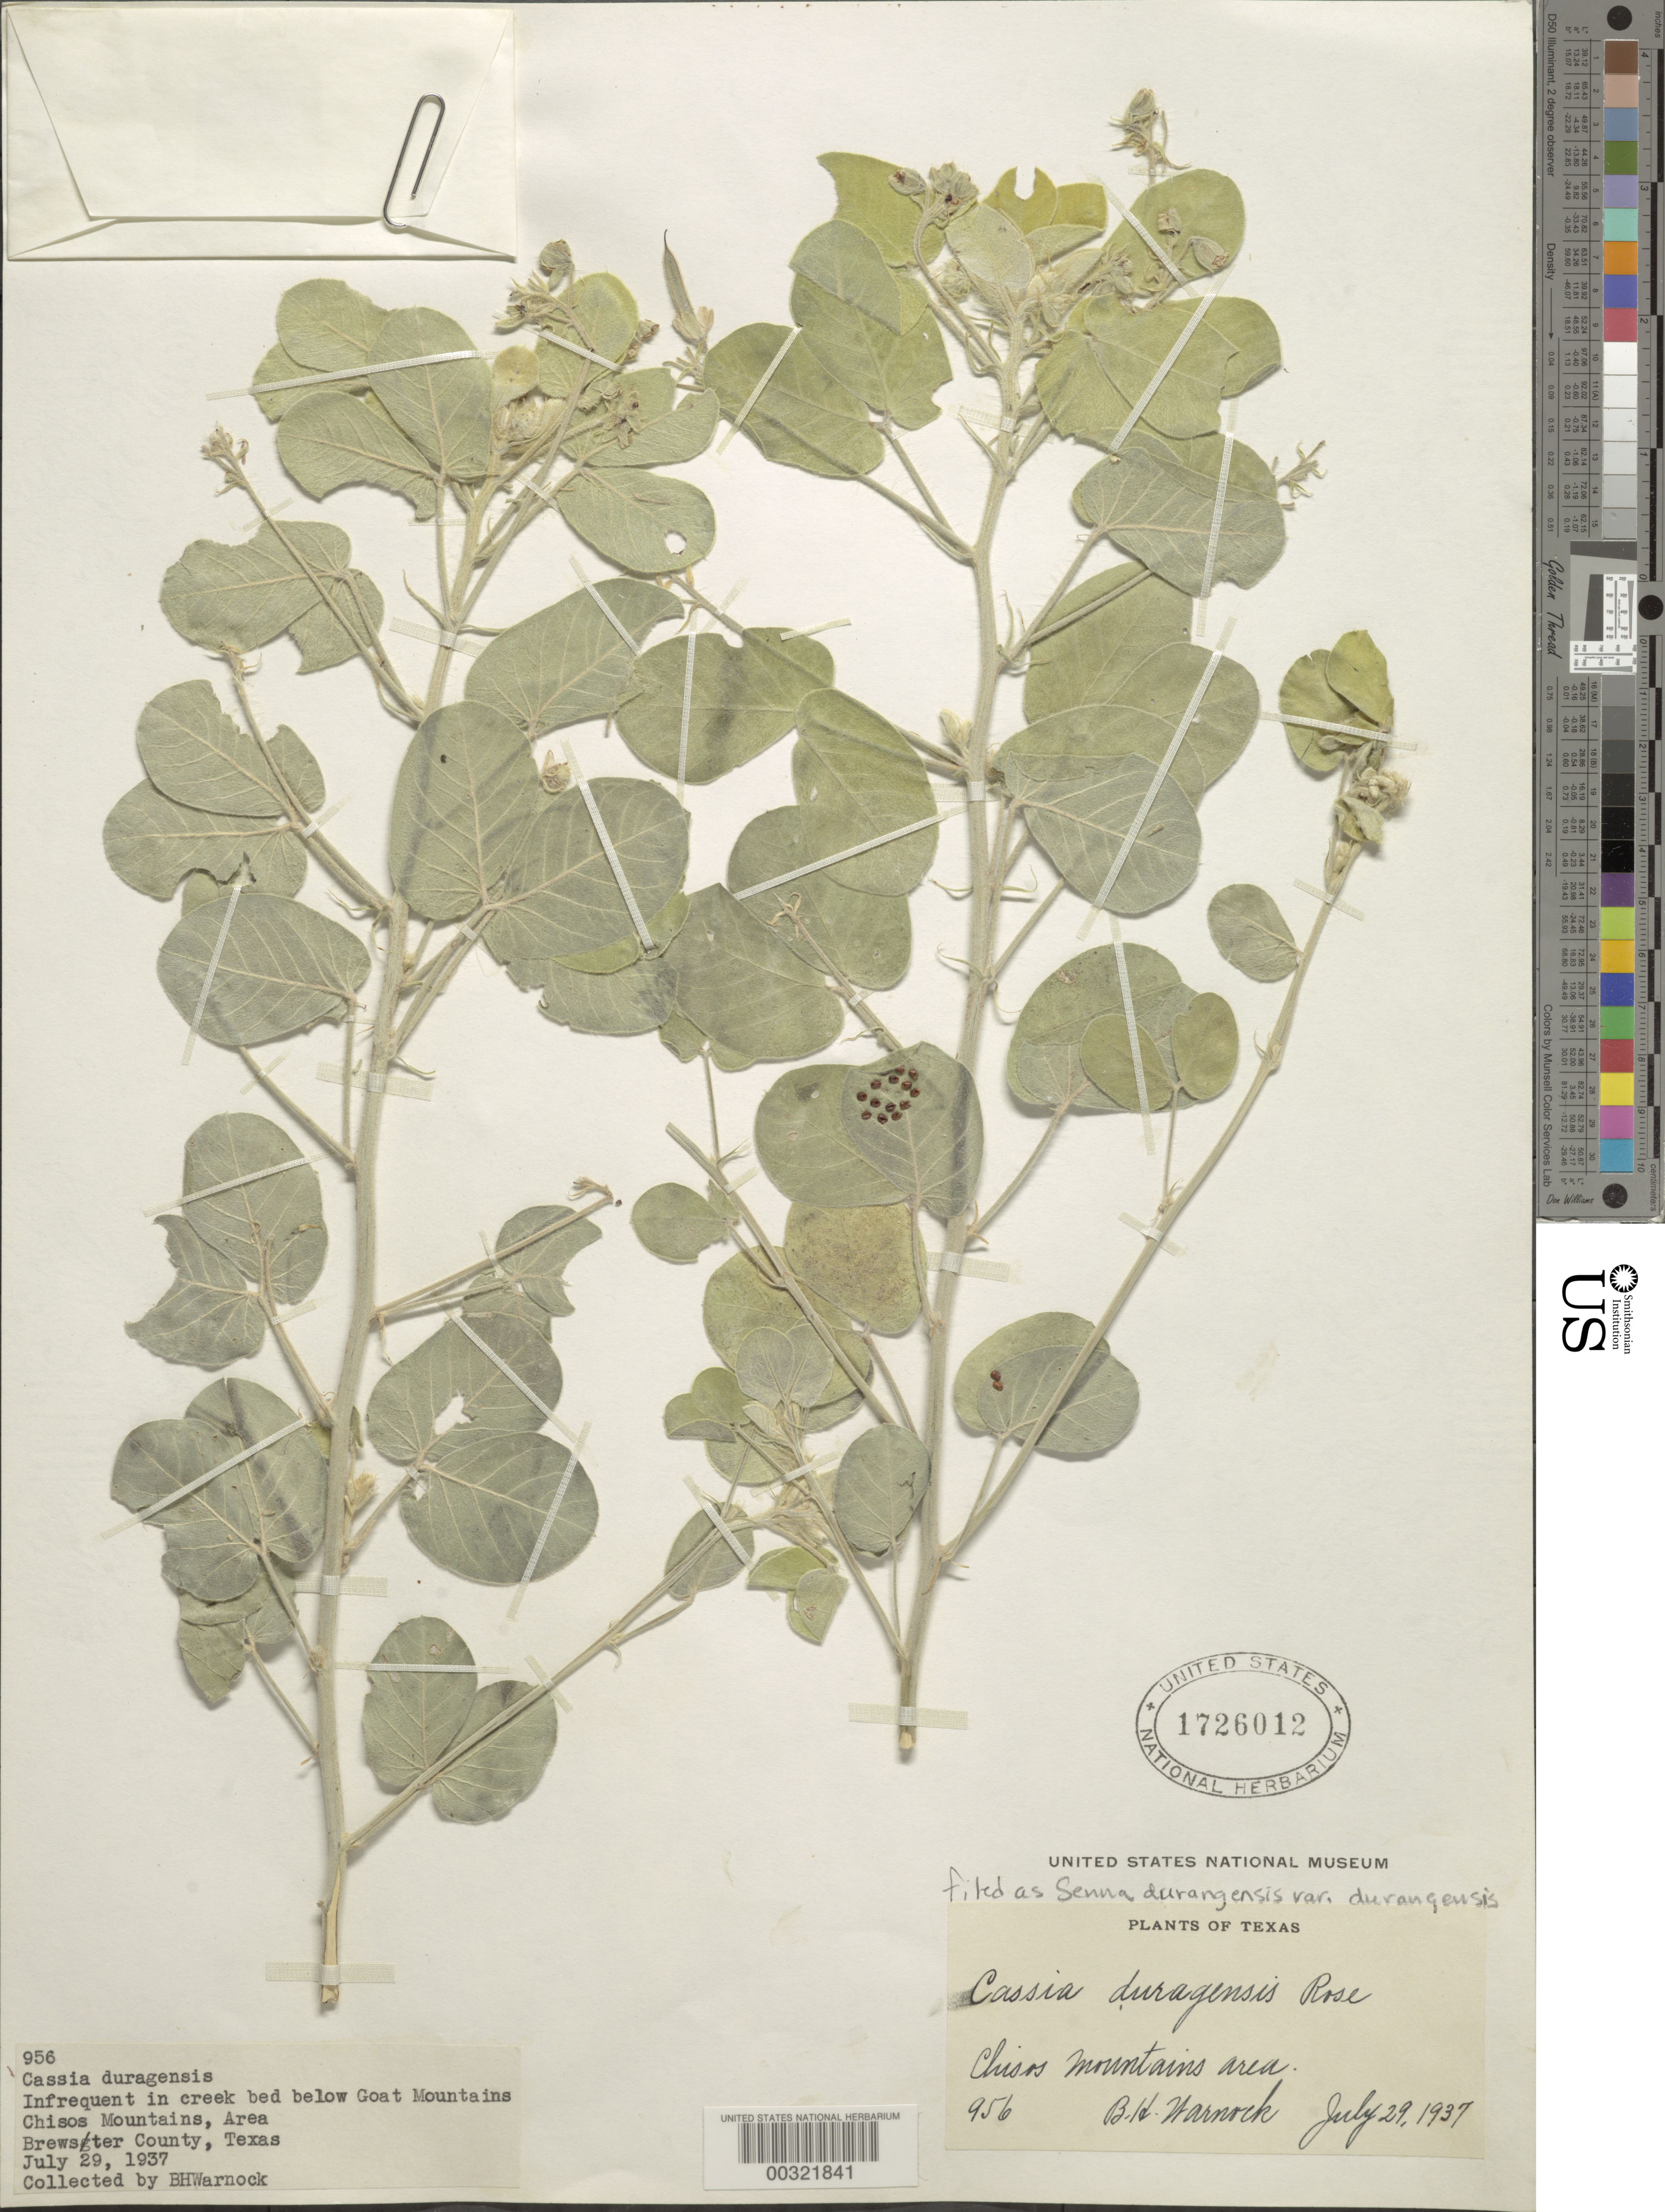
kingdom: Plantae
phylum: Tracheophyta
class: Magnoliopsida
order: Fabales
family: Fabaceae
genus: Senna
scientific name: Senna durangensis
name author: (Rose) H.S. Irwin & Barneby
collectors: B. H. Warnock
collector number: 956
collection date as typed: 29 Jul 1937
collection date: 1937-07-29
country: United States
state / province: Texas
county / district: Brewster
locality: Chisos mountains area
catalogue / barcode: US 1726012